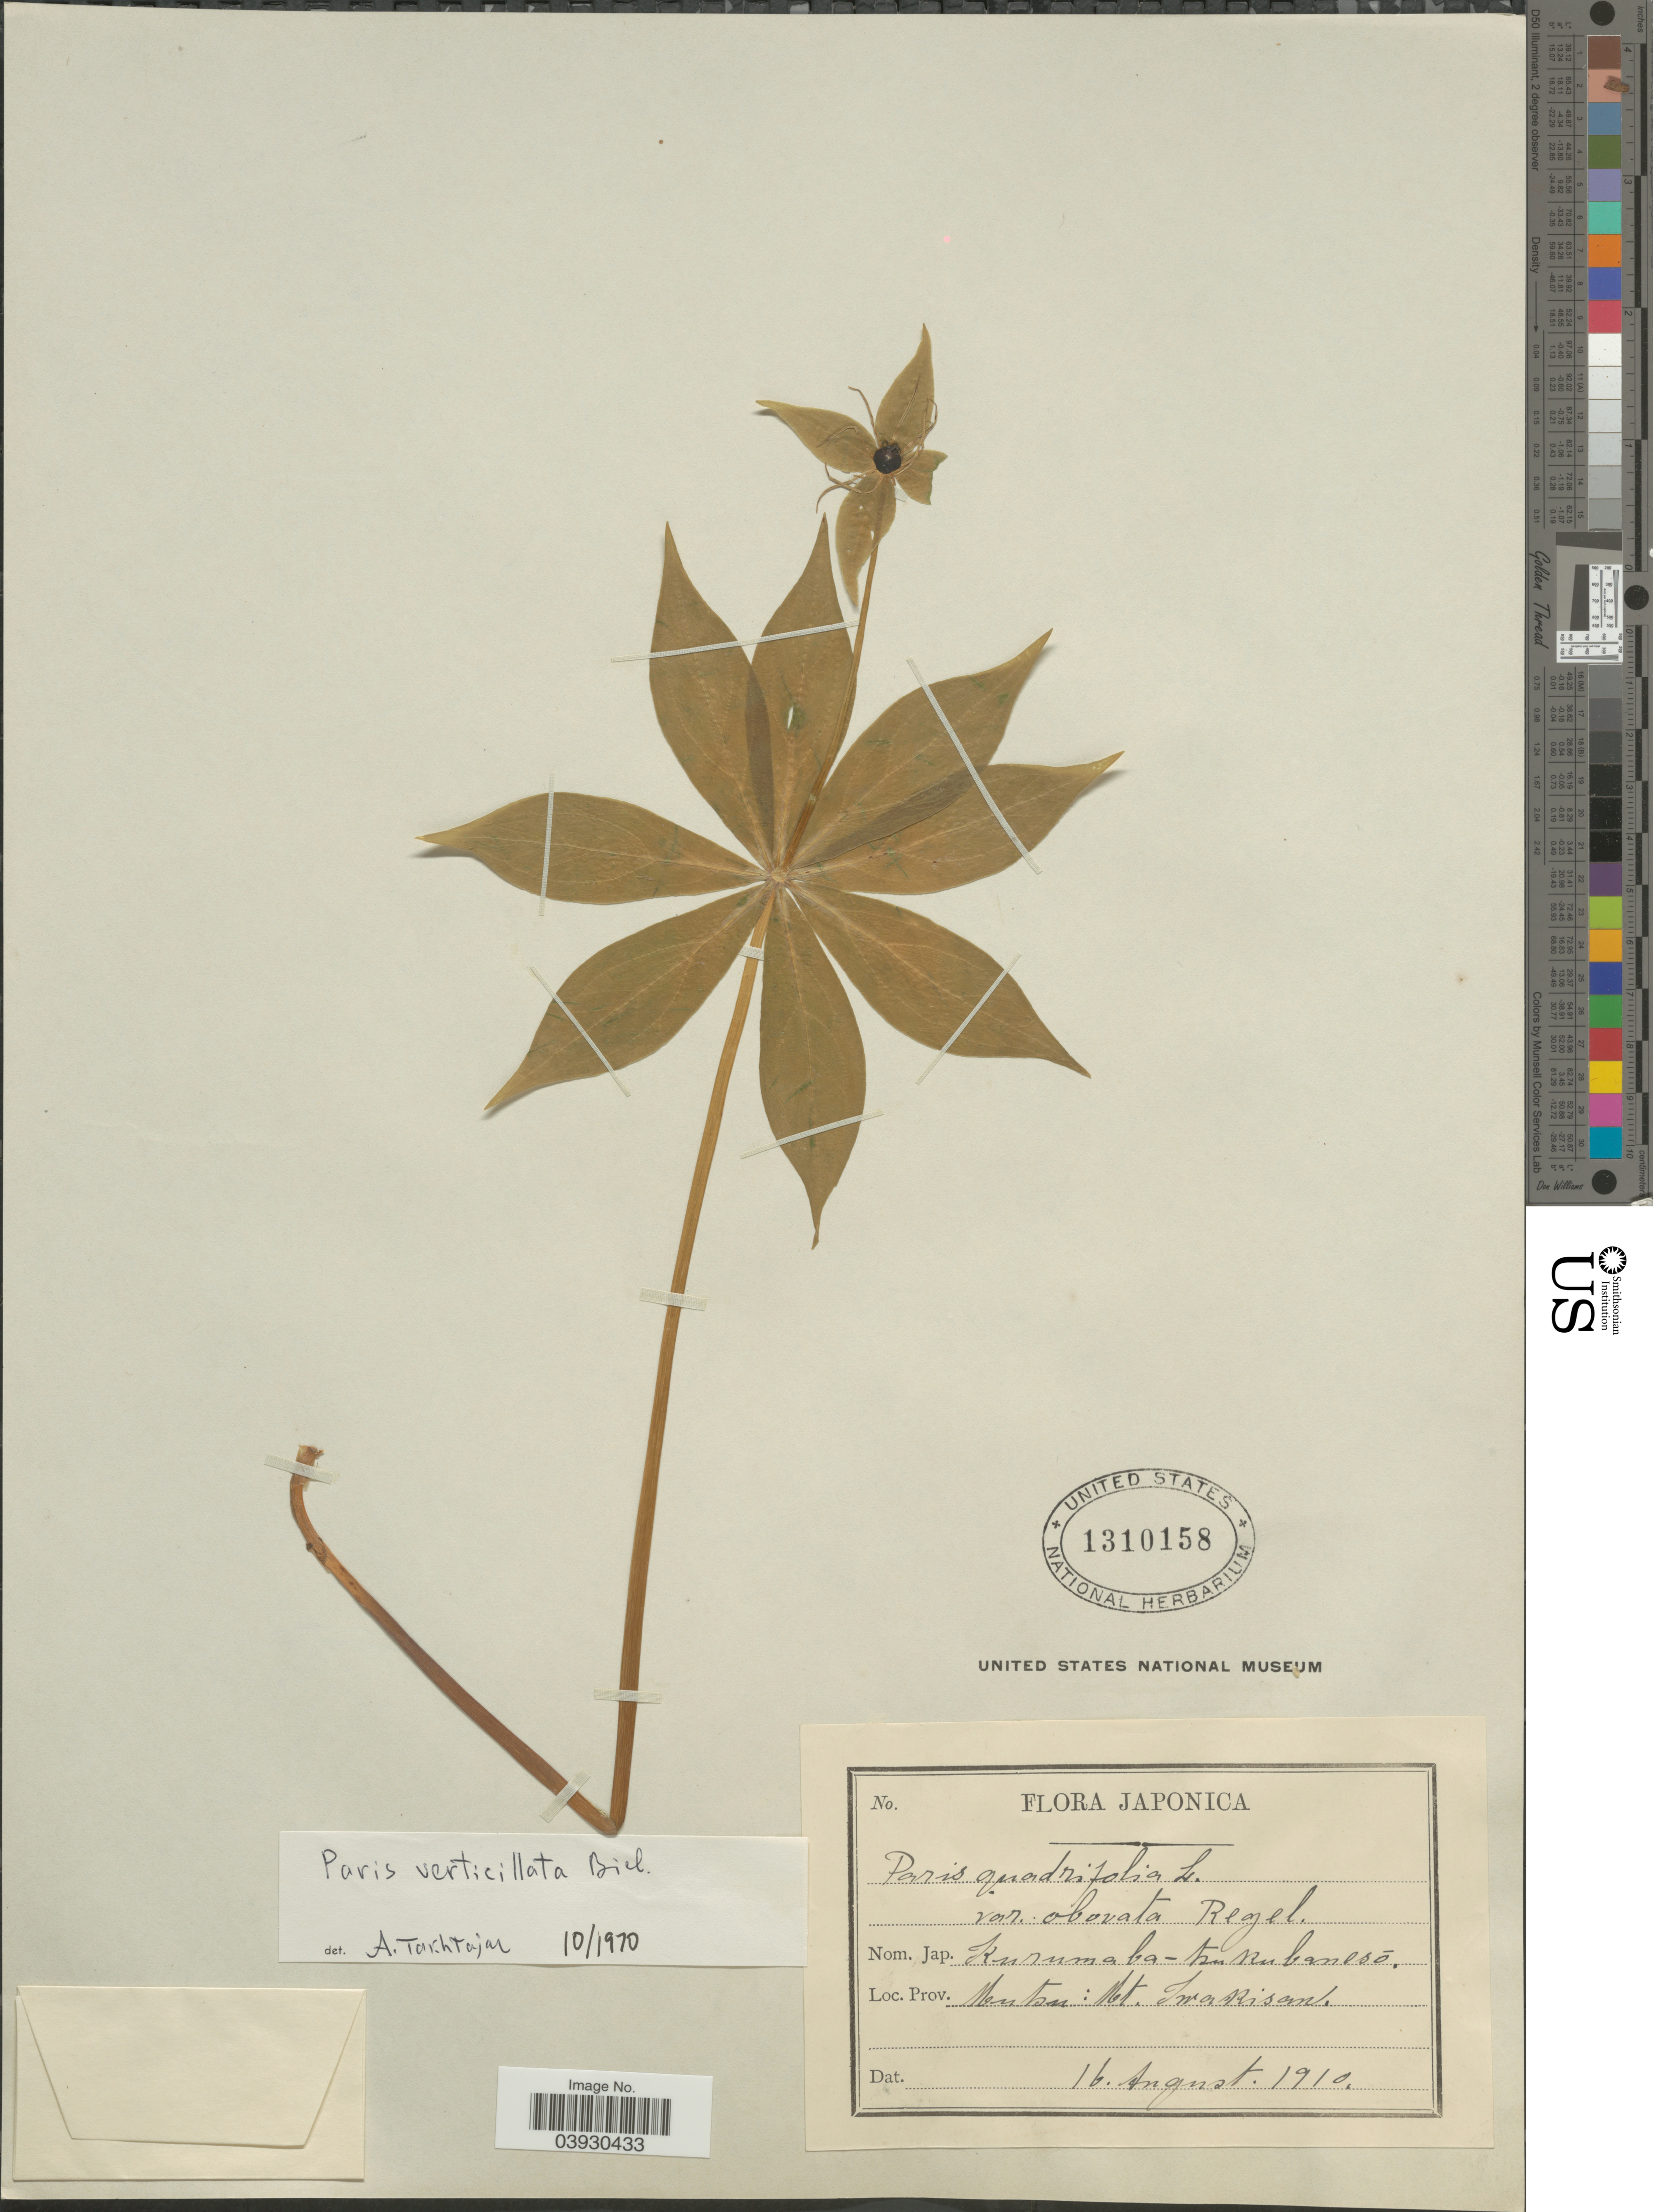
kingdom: Plantae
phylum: Tracheophyta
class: Liliopsida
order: Liliales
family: Melanthiaceae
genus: Paris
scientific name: Paris verticillata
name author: M. Bieb.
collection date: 1910-08-16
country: Japan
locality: Prov. Mutsu: Mt. Iwakisan.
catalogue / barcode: US 1310158